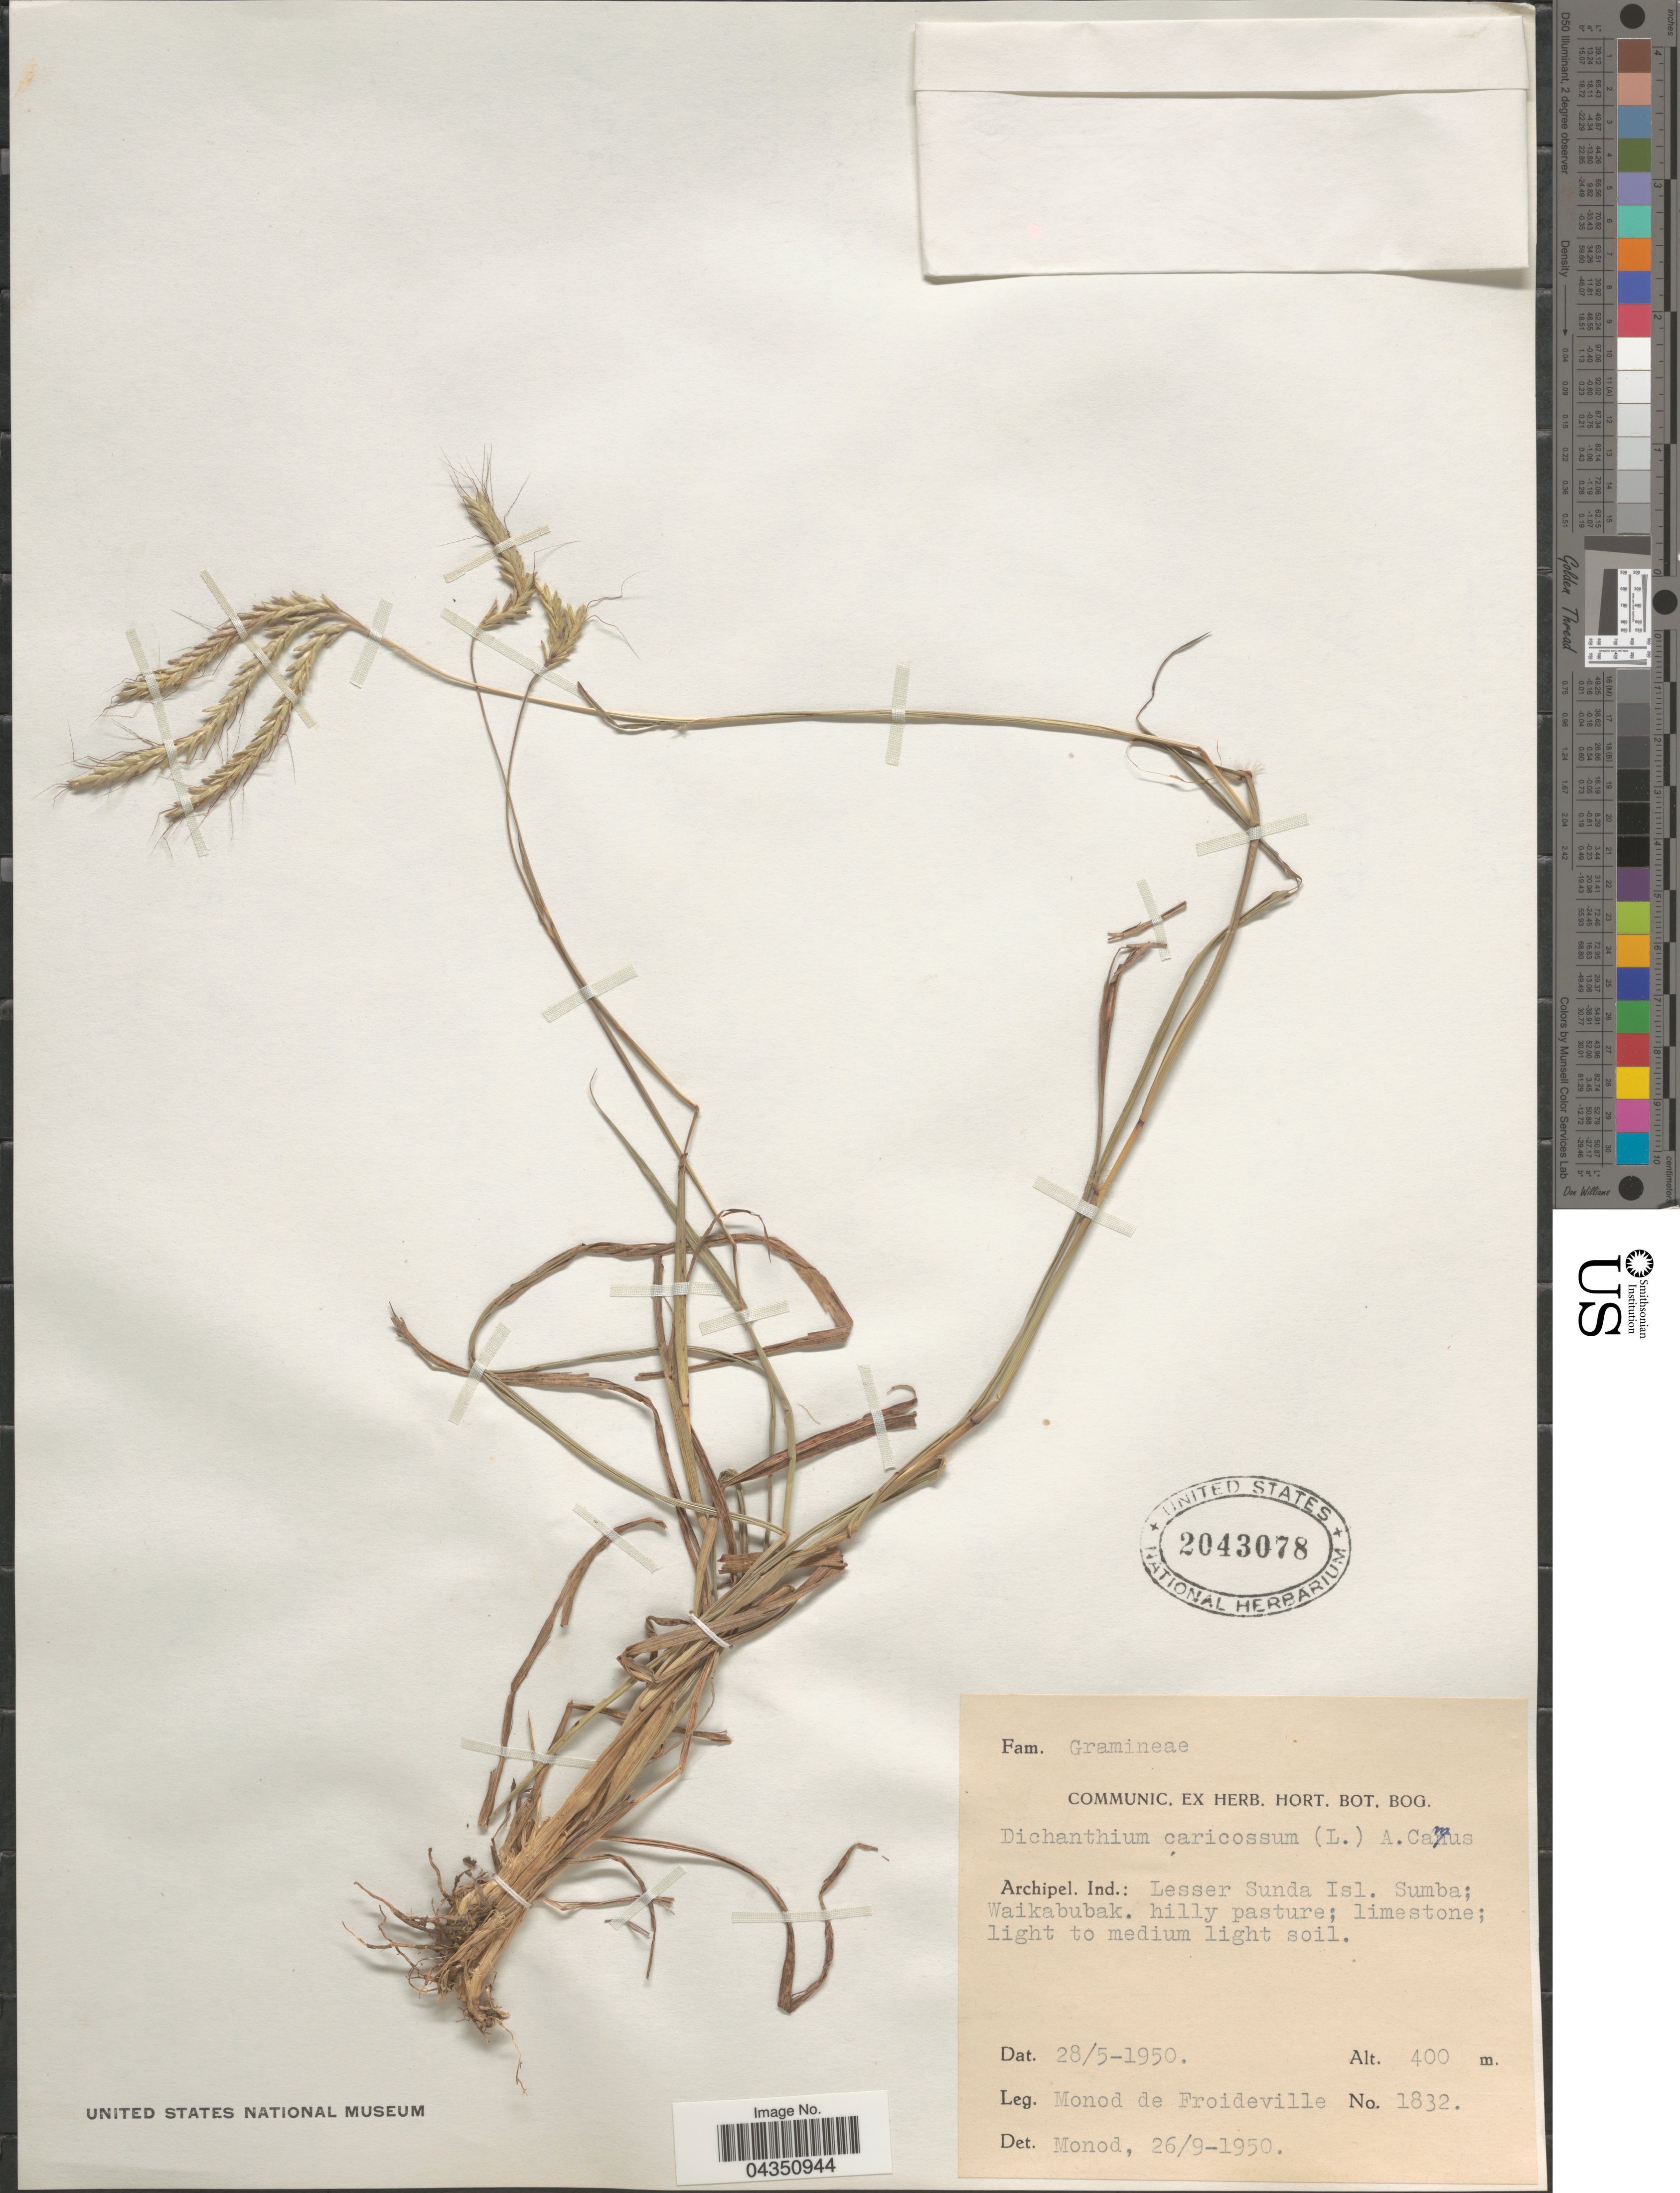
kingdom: Plantae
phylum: Tracheophyta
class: Liliopsida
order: Poales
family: Poaceae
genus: Dichanthium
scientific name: Dichanthium caricosum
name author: (L.) A. Camus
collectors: C. Monod de F.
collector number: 1832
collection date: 1950-05-28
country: Indonesia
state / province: Nusa Tenggara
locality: Archipel. Ind.: Lesser Sunda Isl. Sumba; Waikabubak.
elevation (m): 400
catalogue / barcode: US 2043078